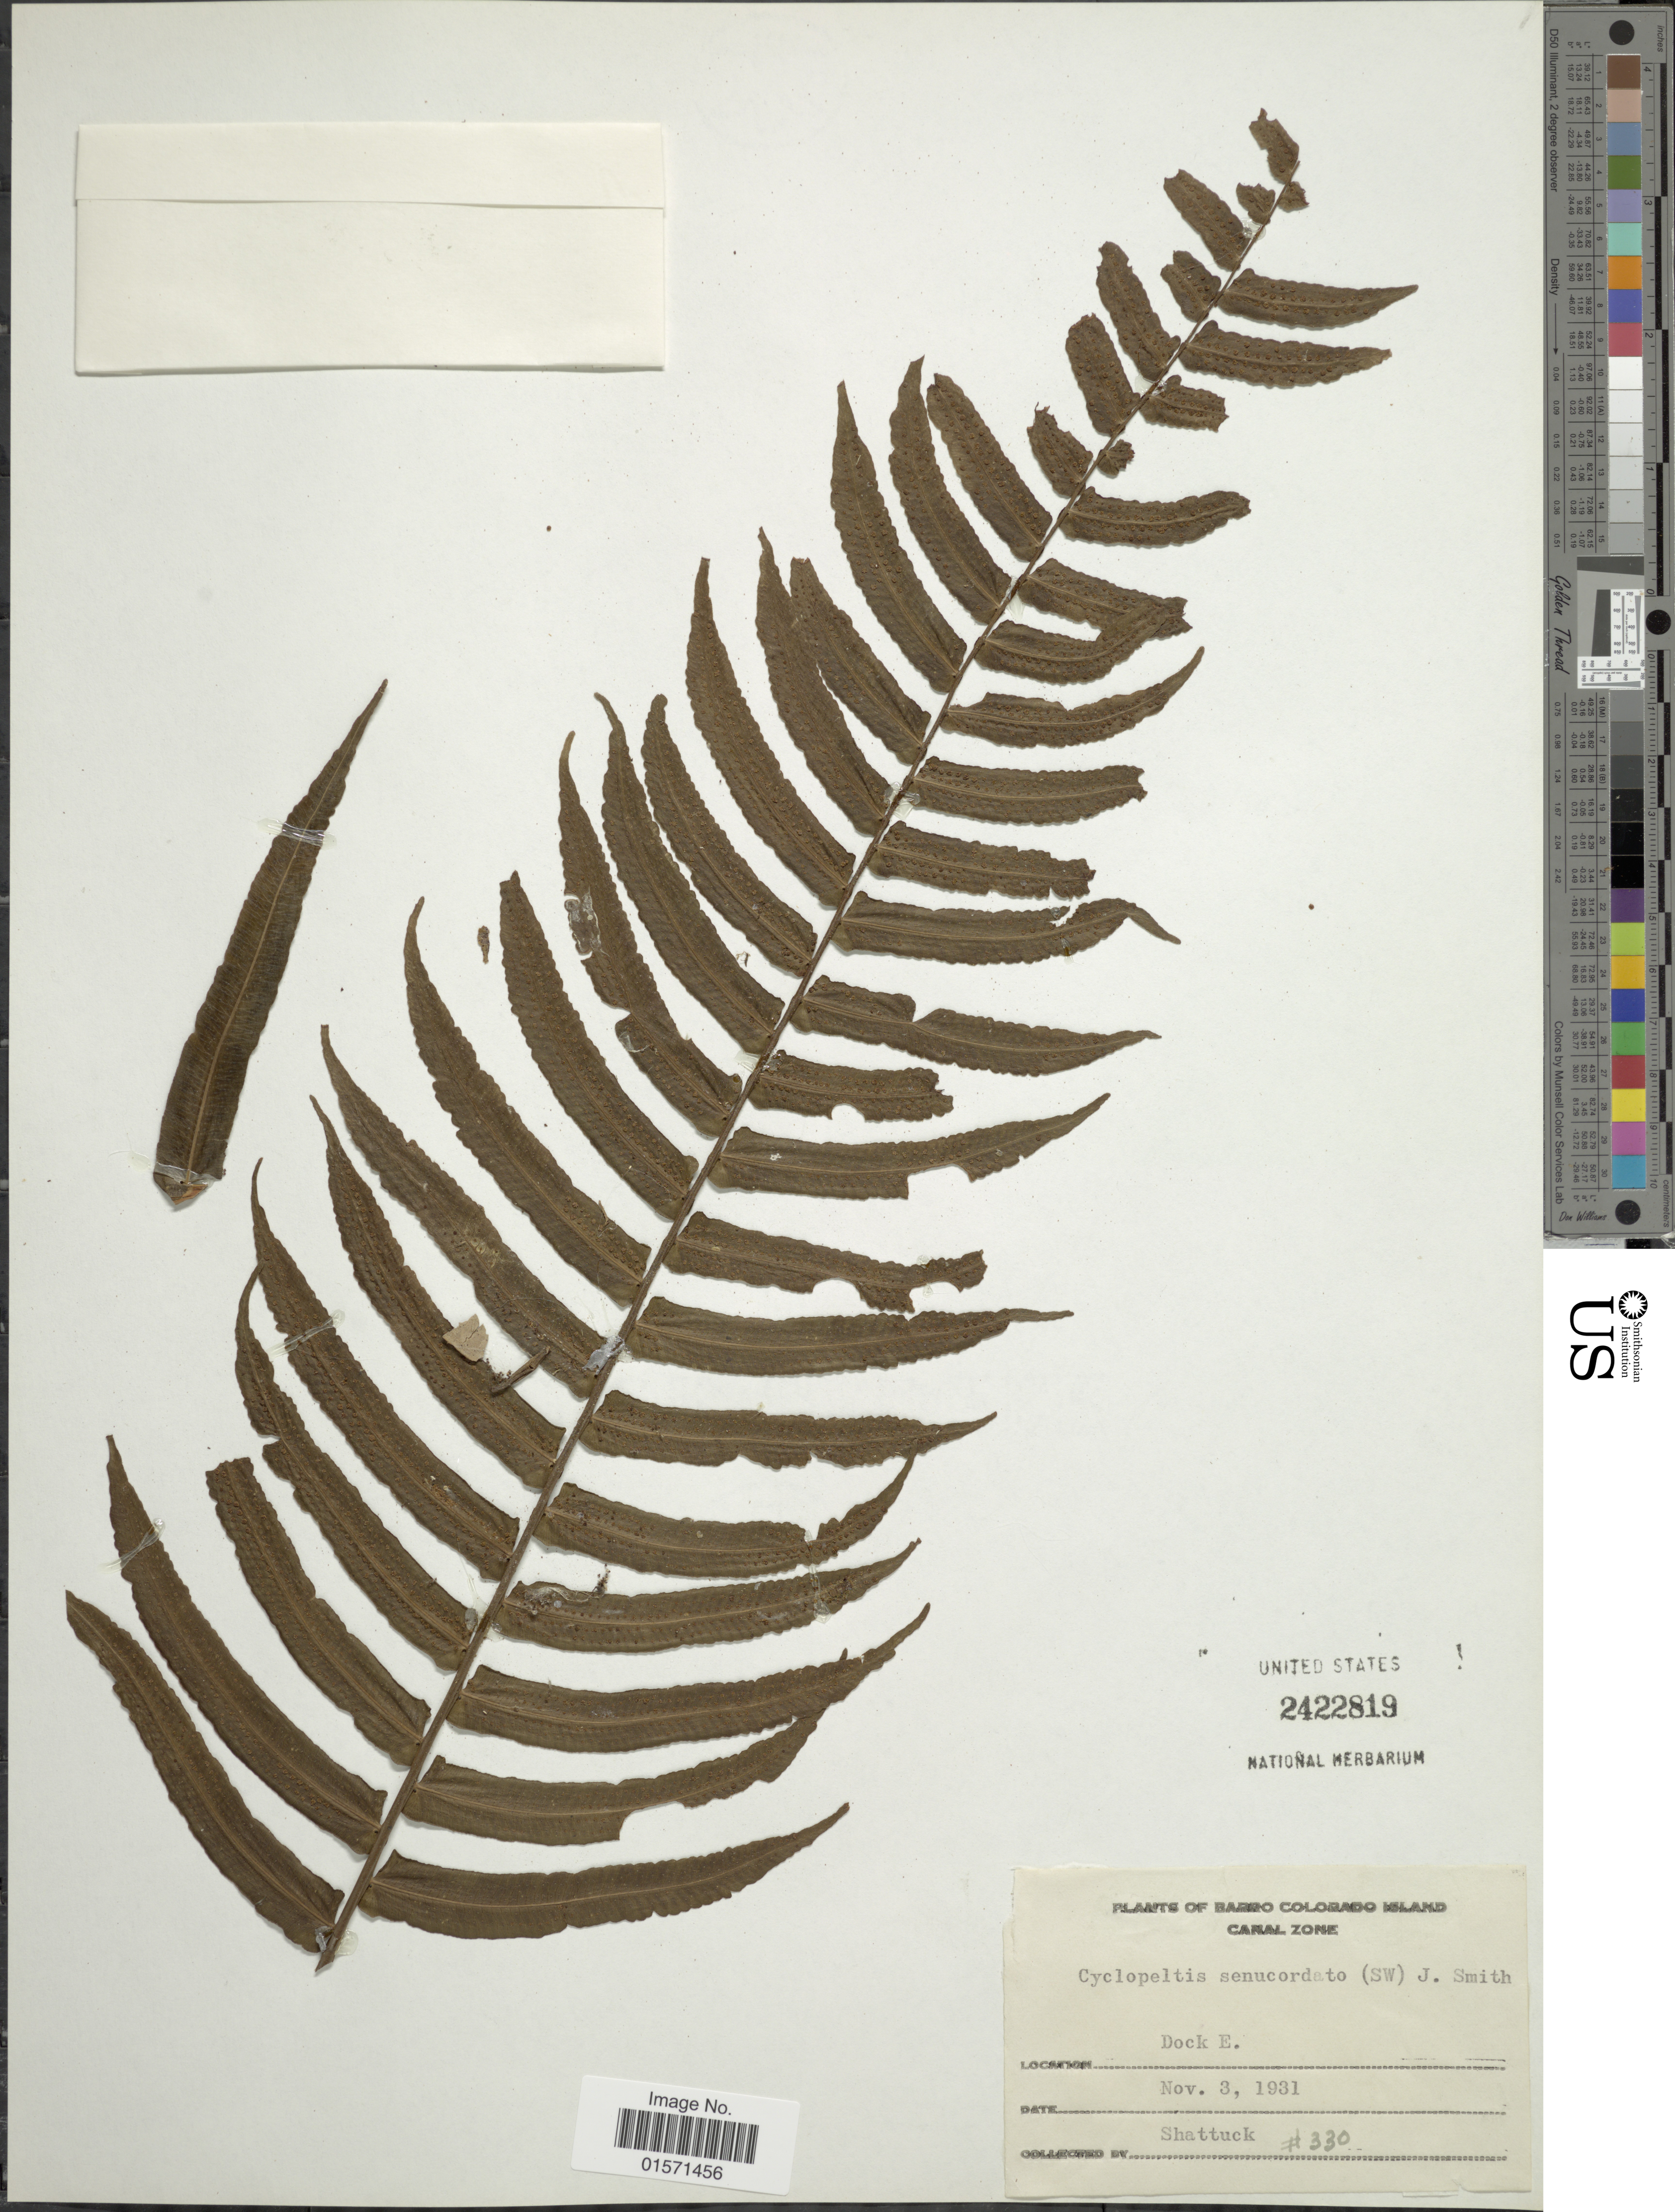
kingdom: Plantae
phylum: Tracheophyta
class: Polypodiopsida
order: Polypodiales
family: Lomariopsidaceae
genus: Cyclopeltis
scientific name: Cyclopeltis semicordata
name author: (Sw.) J. Sm.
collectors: Shattuck, --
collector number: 330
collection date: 1931-11-03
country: Panama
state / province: Panamá Oeste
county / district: Canal Zone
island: Barro Colorado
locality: Canal Zone. Barro Colorado Island. Dock E.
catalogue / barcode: US 2422819